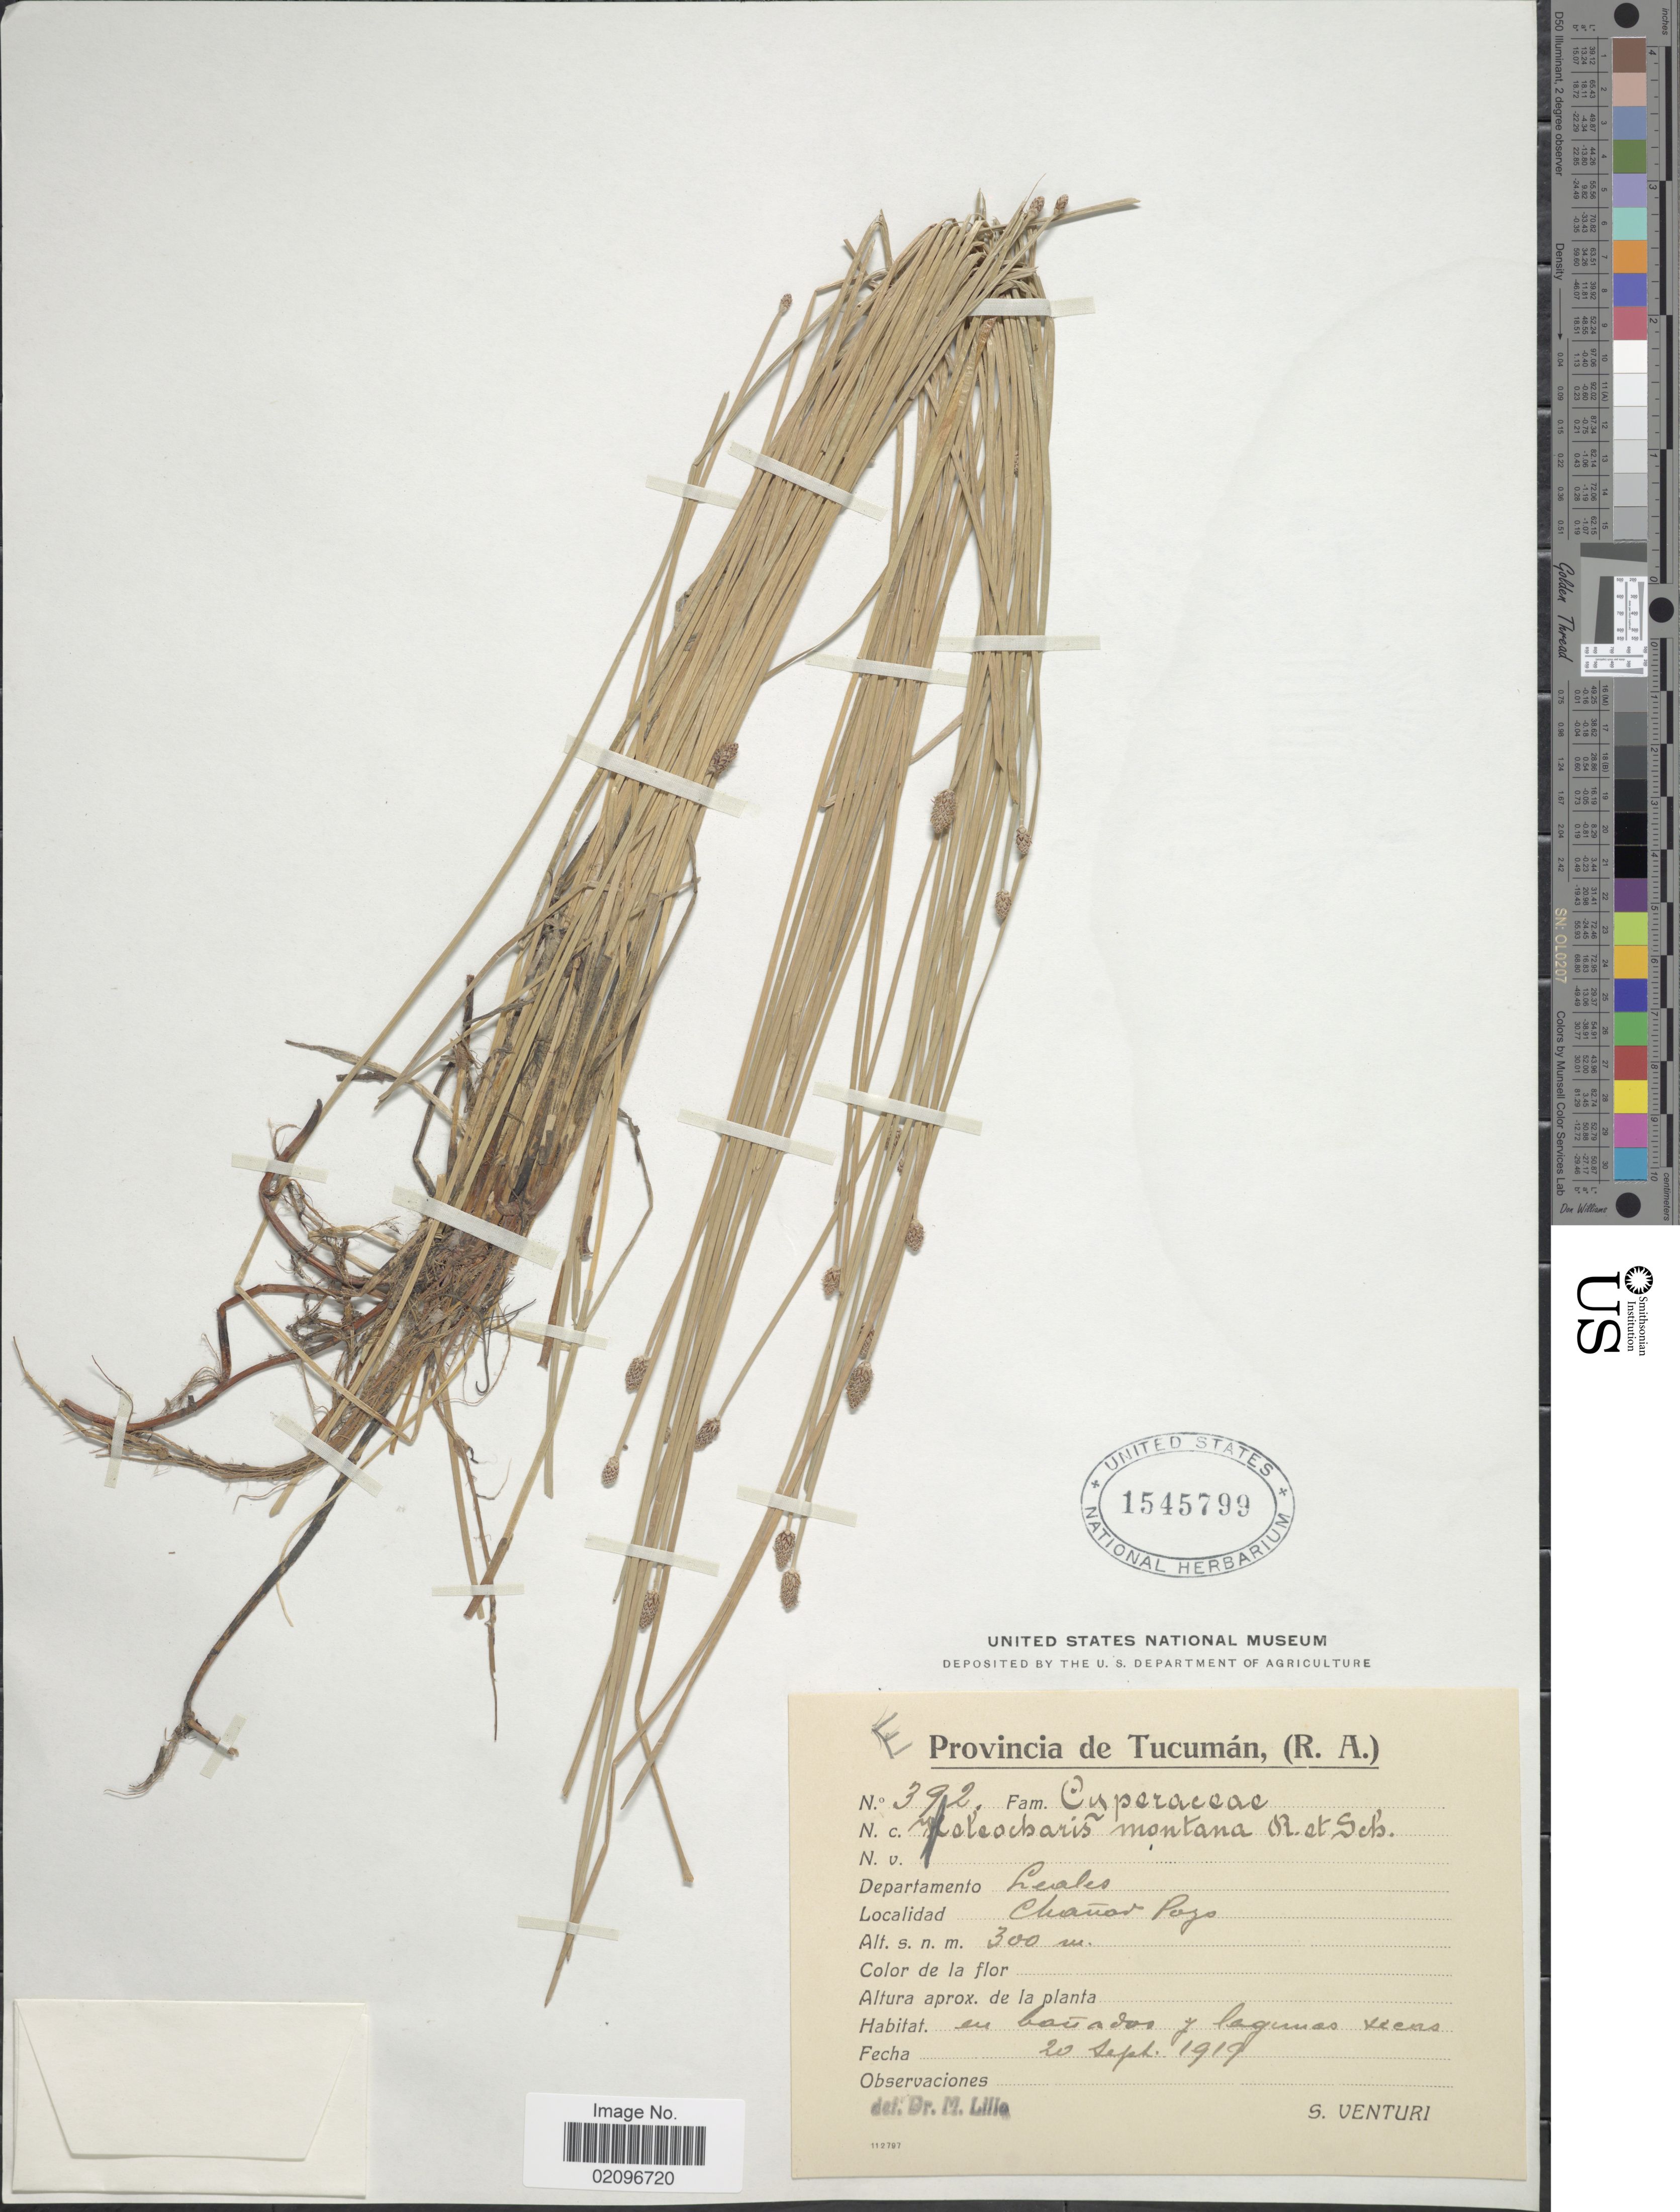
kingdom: Plantae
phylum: Tracheophyta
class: Liliopsida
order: Poales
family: Cyperaceae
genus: Eleocharis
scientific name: Eleocharis montana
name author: (Kunth) Roem. & Schult.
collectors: S. Venturi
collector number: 392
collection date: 1919-09-20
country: Argentina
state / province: Tucuman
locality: (R.A.) Departamento Leales, Chañar Pozo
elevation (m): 300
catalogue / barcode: US 1545799